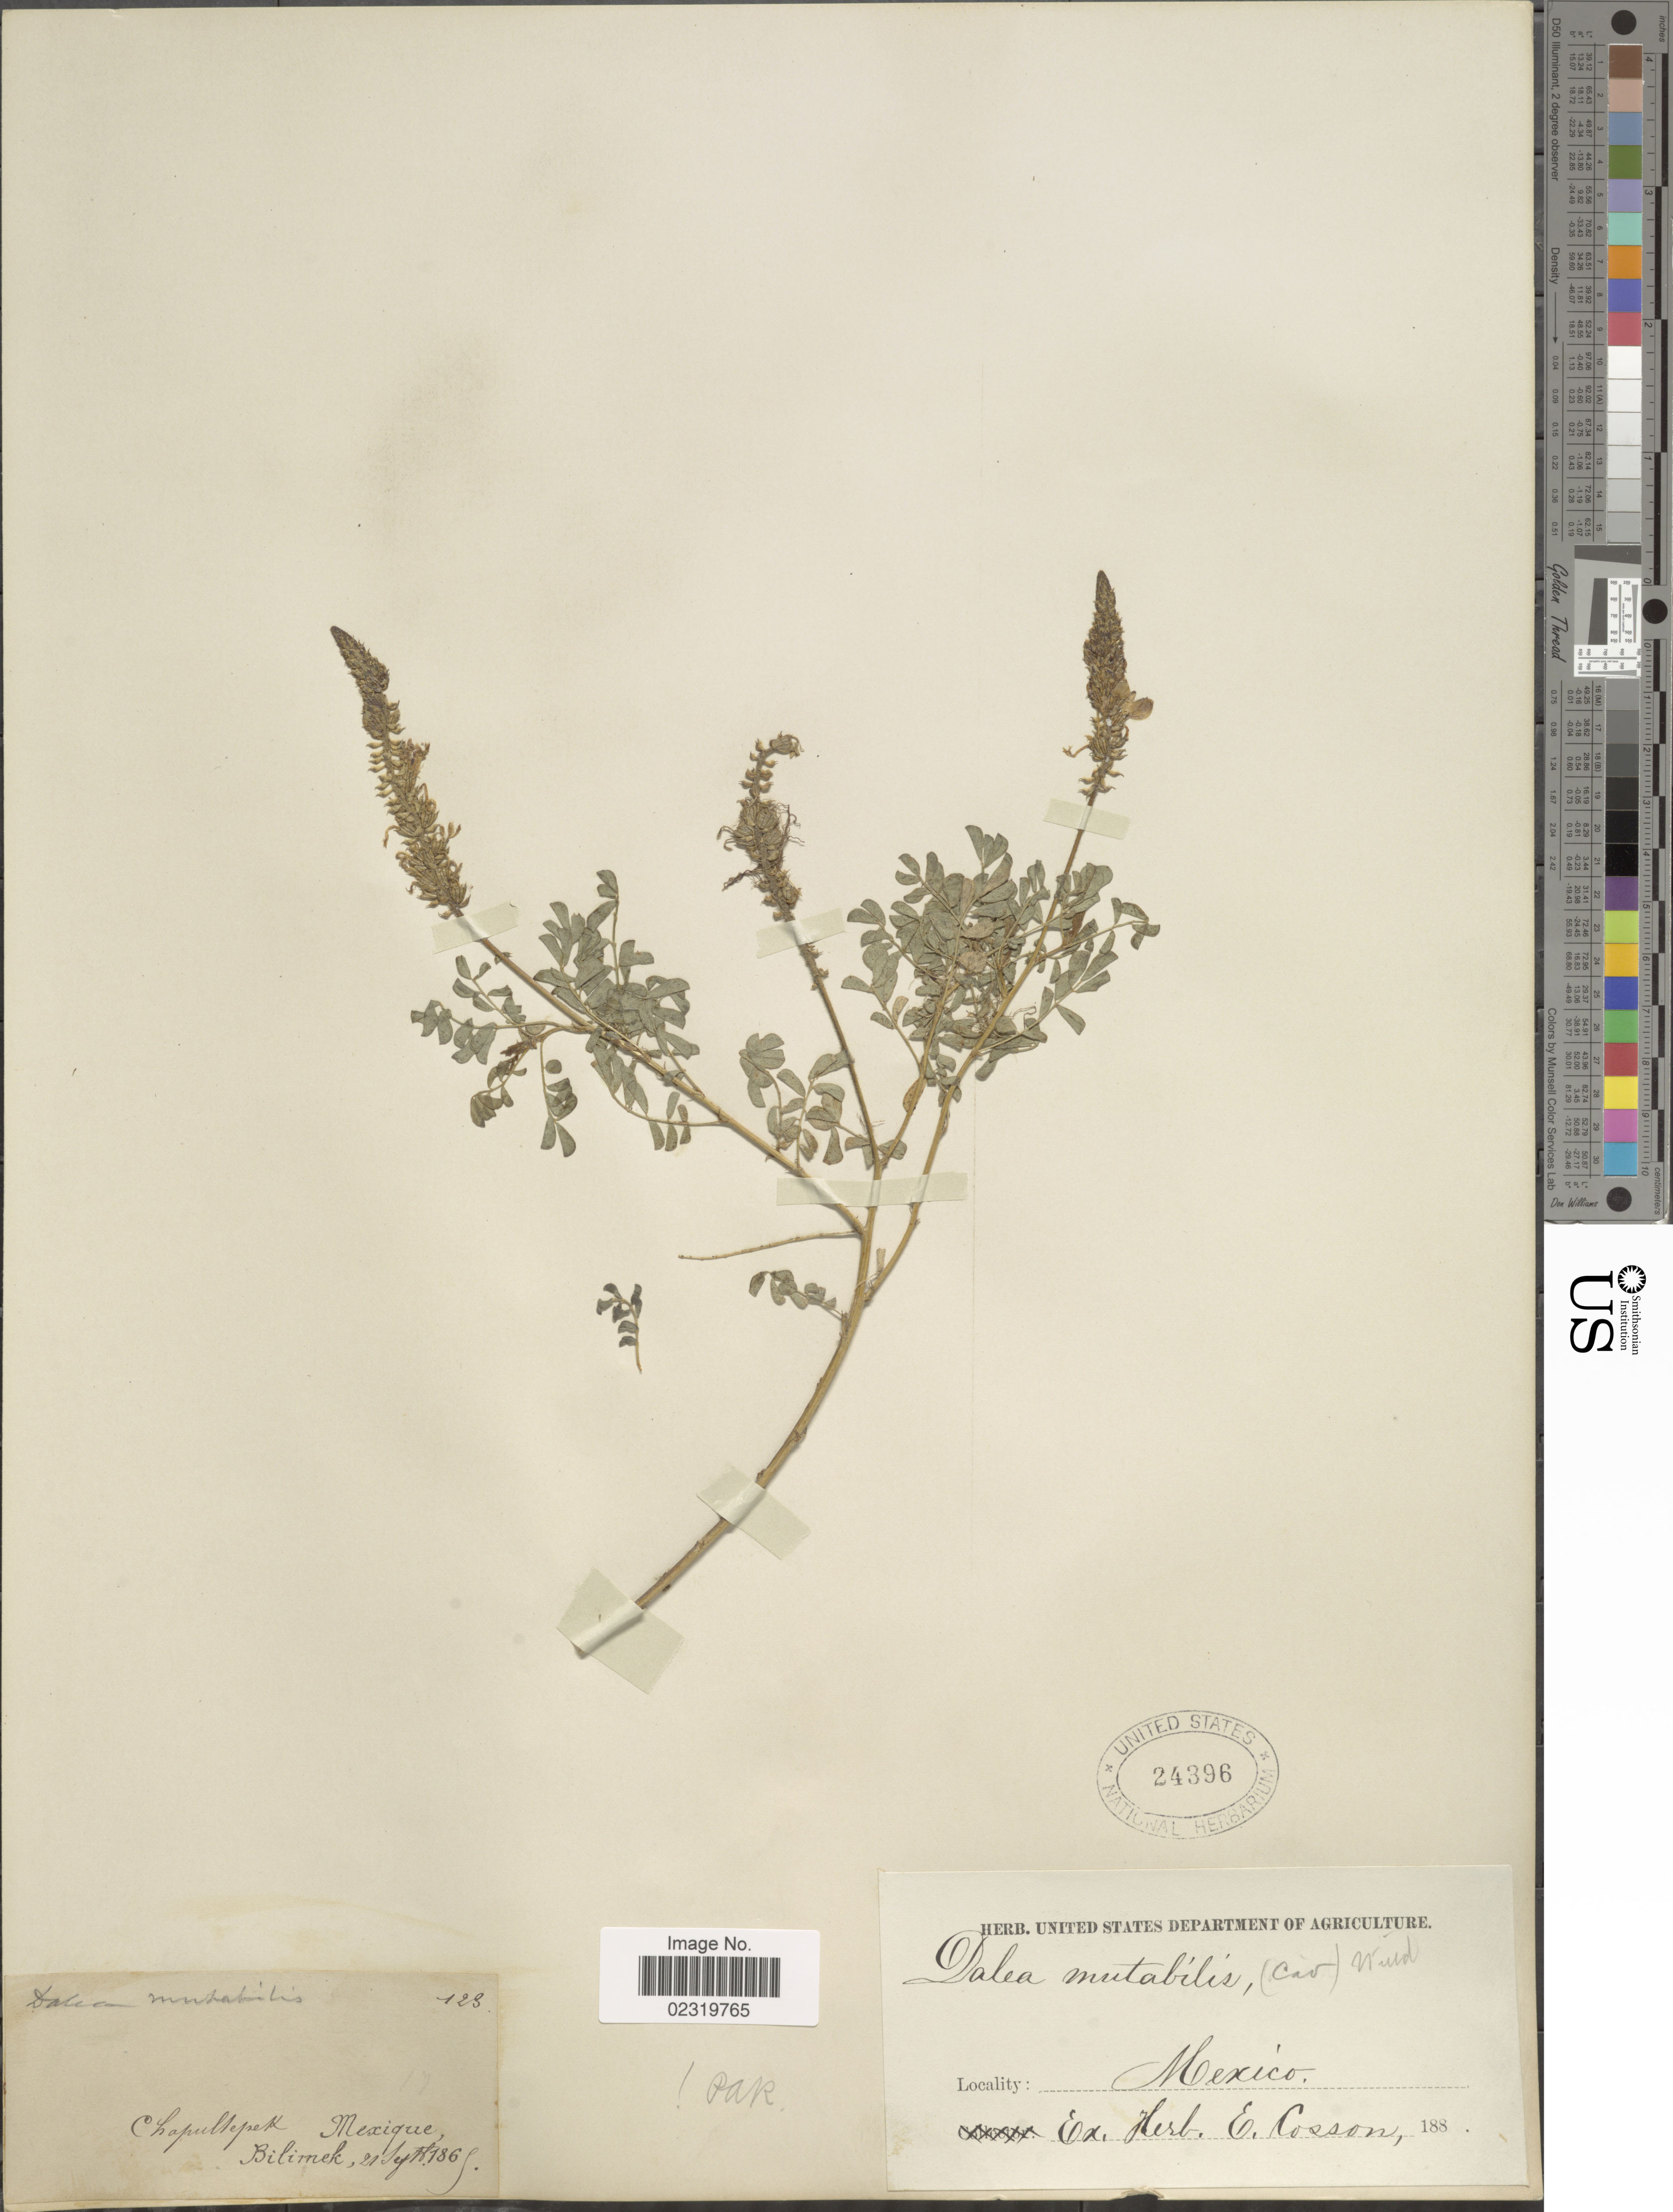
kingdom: Plantae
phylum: Tracheophyta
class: Magnoliopsida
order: Fabales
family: Fabaceae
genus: Dalea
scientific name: Dalea obovatifolia var. obovatifolia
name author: Ortega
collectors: -. Bilimek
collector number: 123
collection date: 1869-09-21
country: Mexico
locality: Chapultepek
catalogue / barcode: US 24396